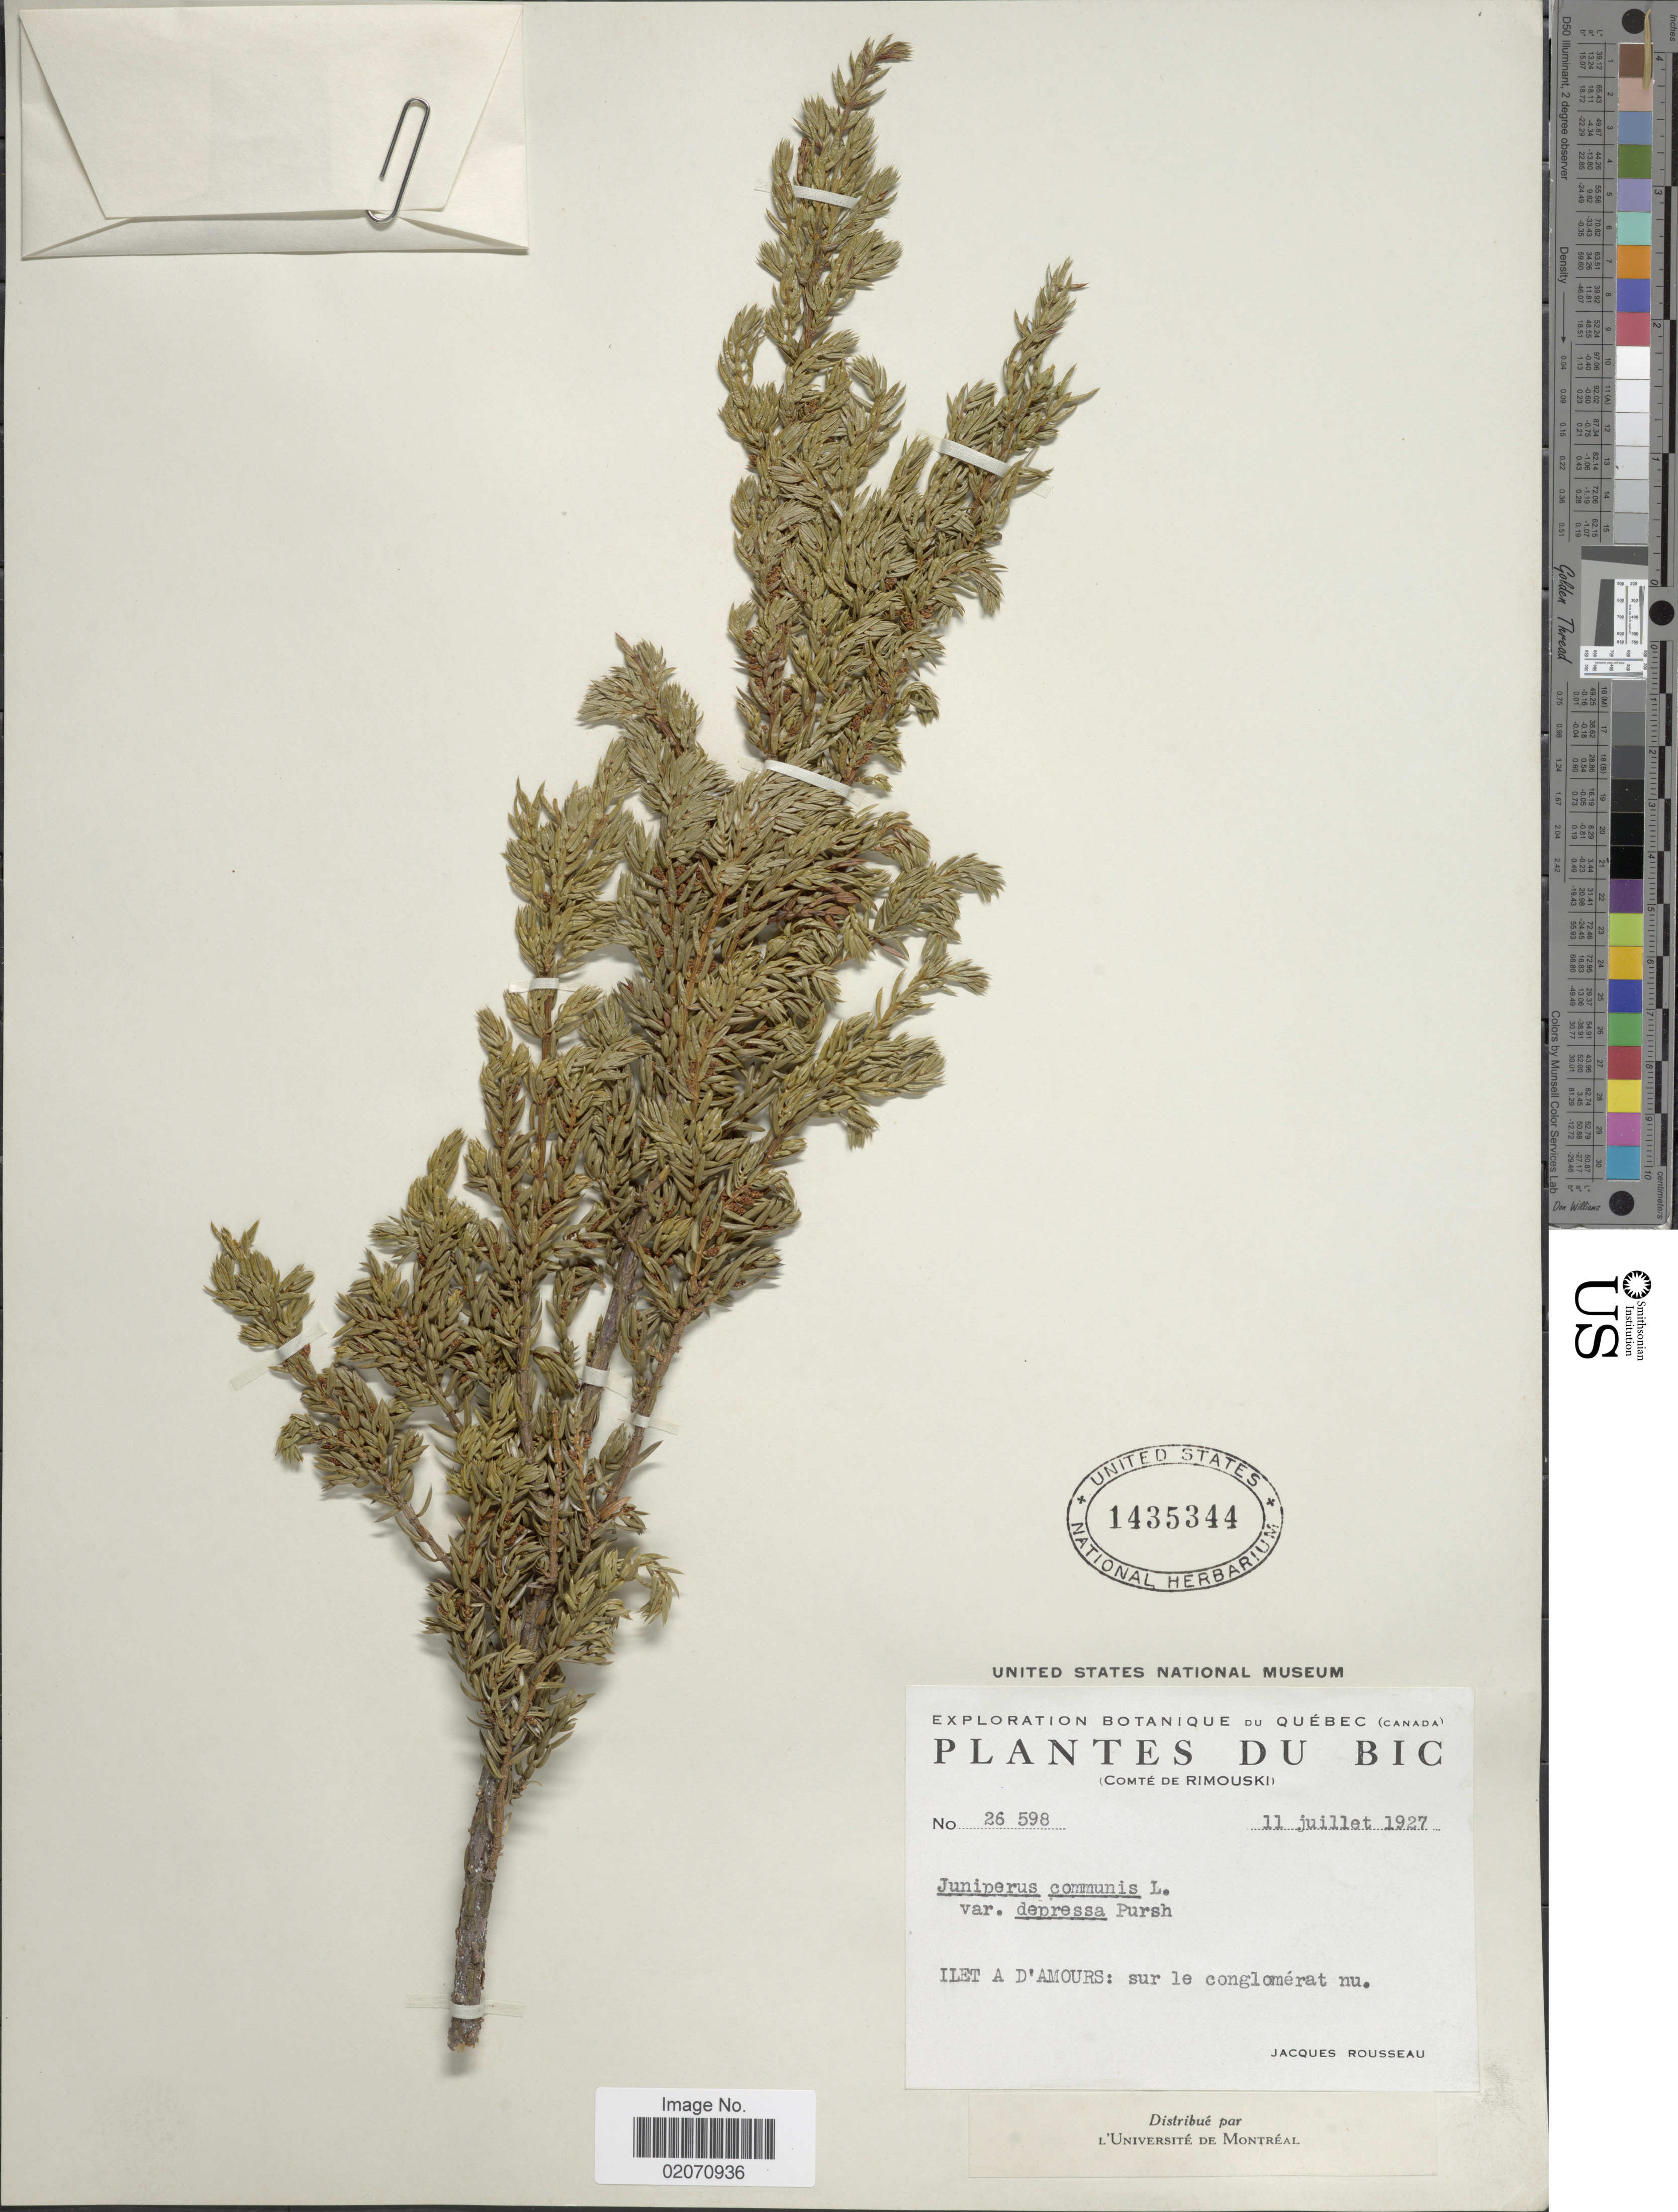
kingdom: Plantae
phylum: Tracheophyta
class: Pinopsida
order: Pinales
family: Cupressaceae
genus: Juniperus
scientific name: Juniperus communis subsp. nana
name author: (Willd.) Syme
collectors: J. Rousseau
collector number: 26598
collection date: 1927-07-11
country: Canada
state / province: Quebec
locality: Comte de Rimouski. Ilet A D'Amours: sur le conglomerat nu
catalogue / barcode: US 1435344